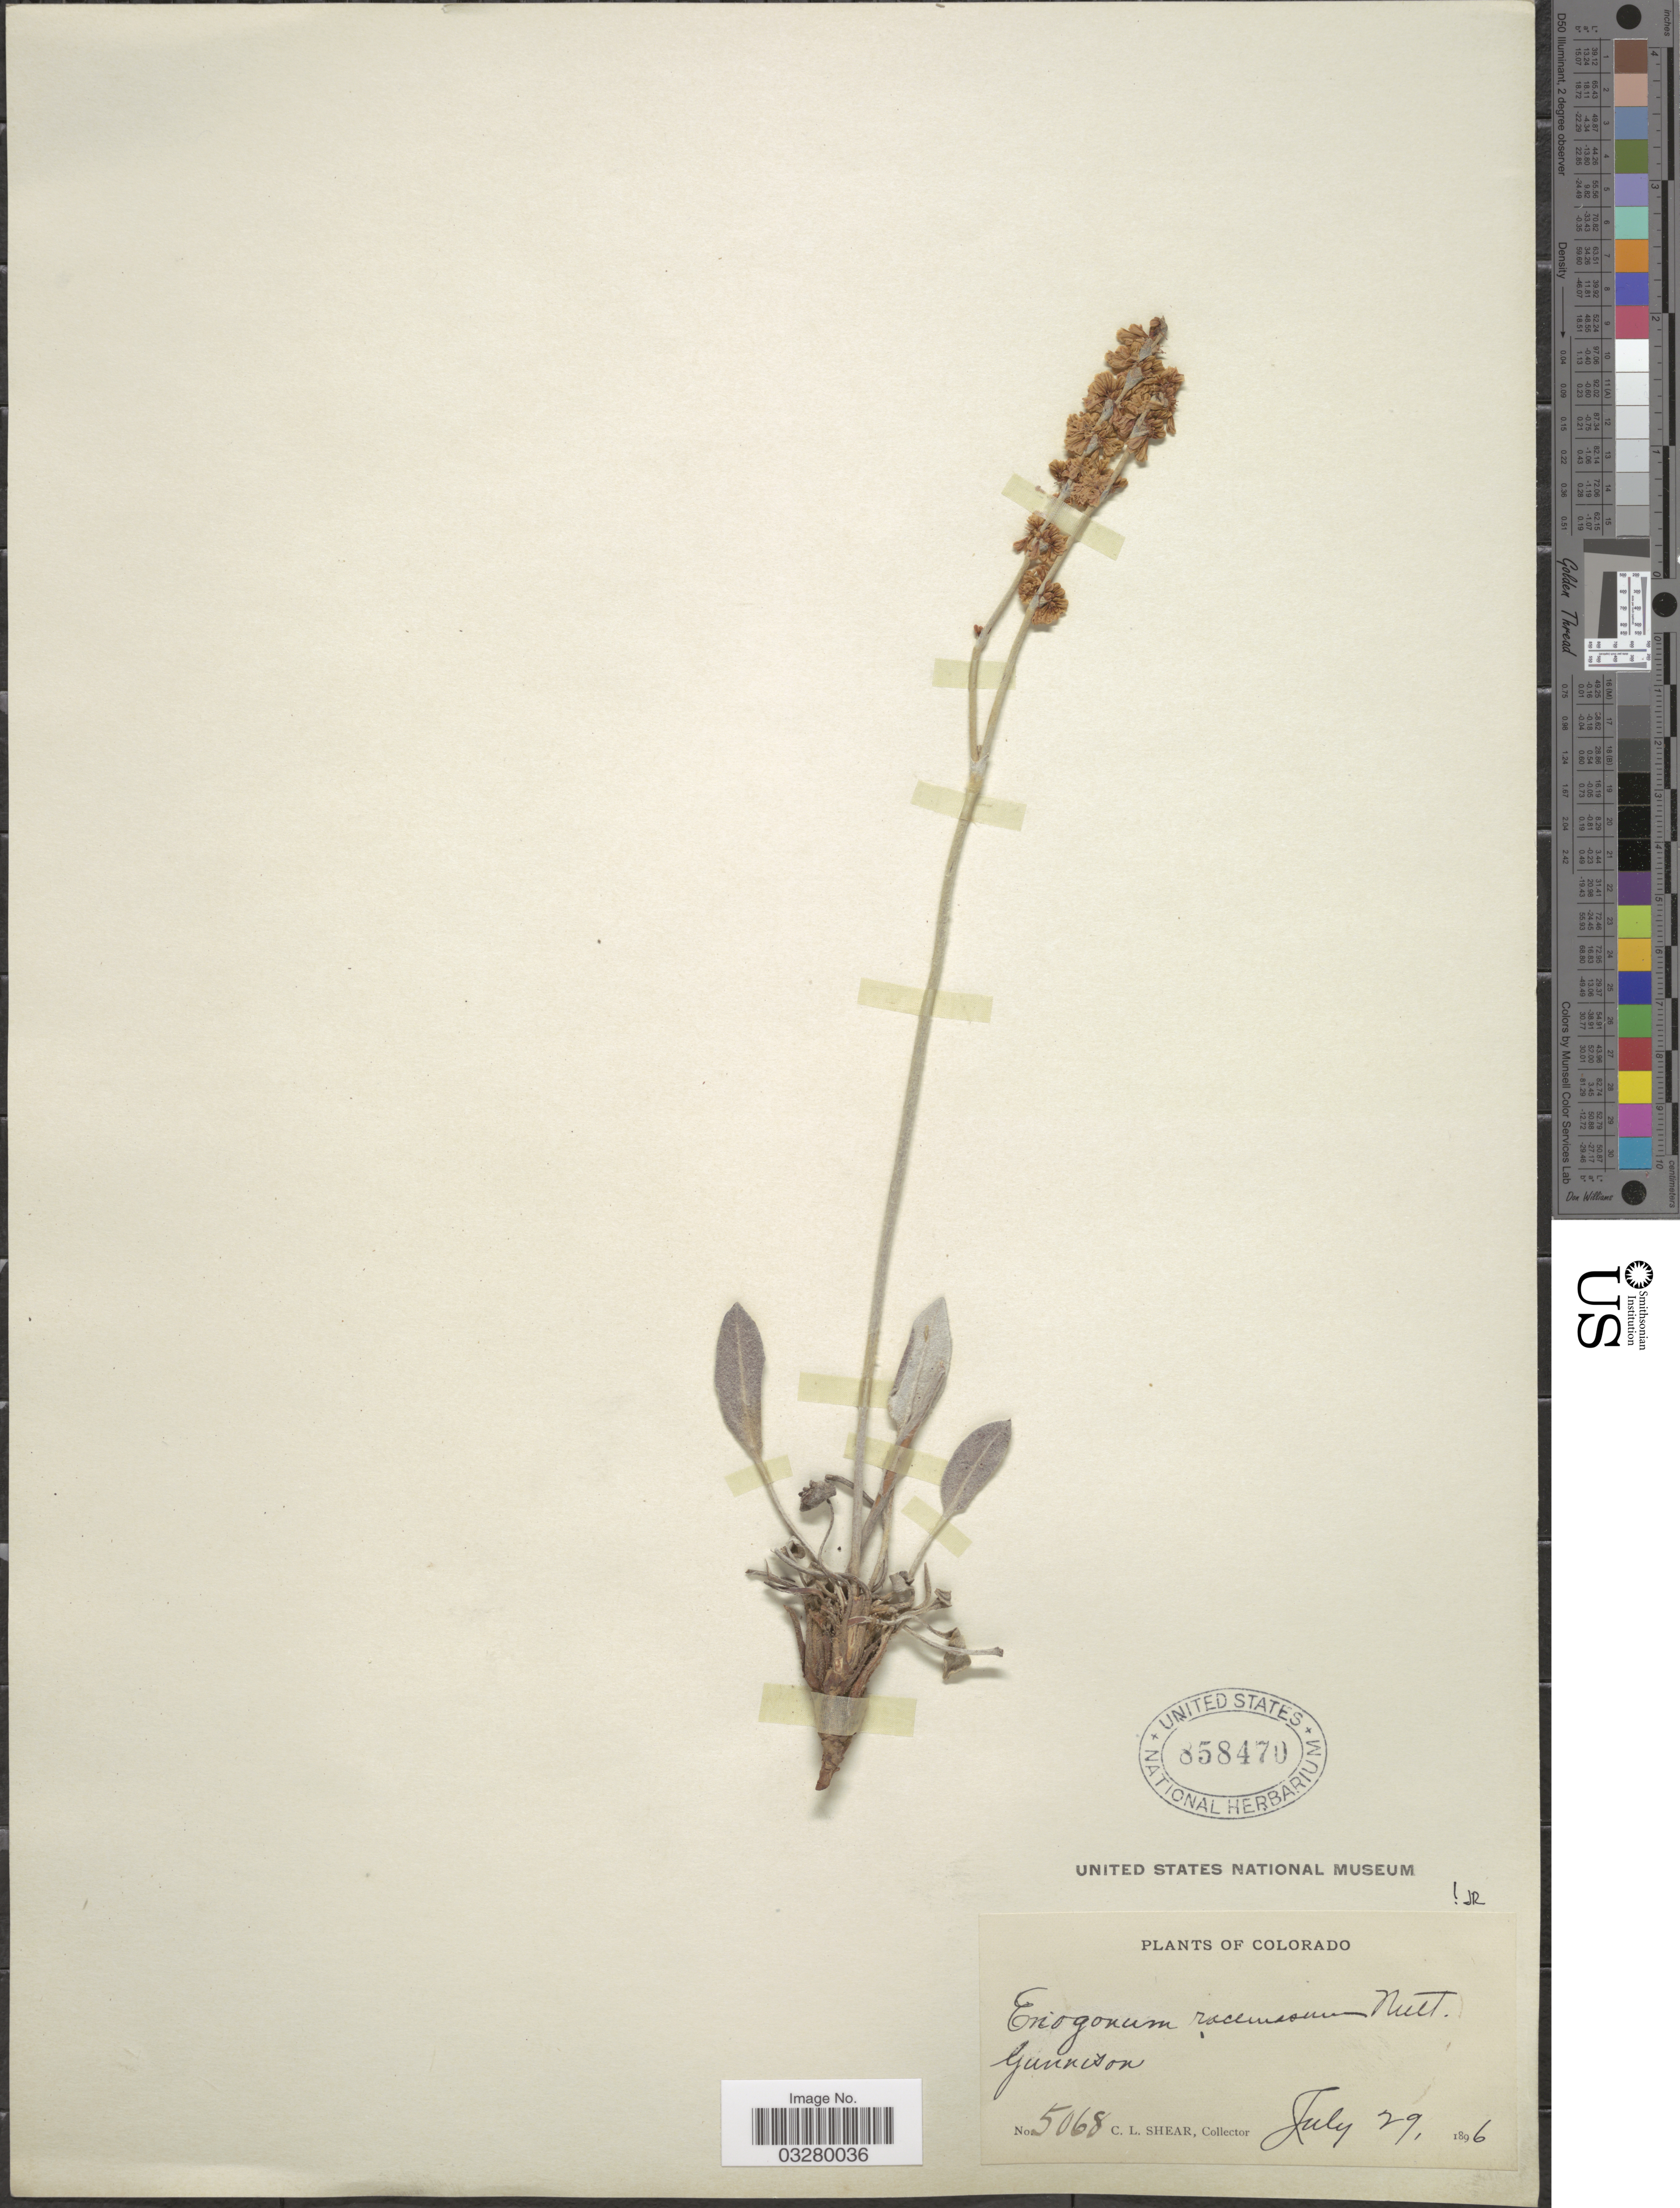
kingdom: Plantae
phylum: Tracheophyta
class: Magnoliopsida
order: Caryophyllales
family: Polygonaceae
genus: Eriogonum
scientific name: Eriogonum racemosum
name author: Nutt.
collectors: C. L. Shear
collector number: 5068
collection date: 1896-07-29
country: United States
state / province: Colorado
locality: Gunnison.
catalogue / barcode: US 858470